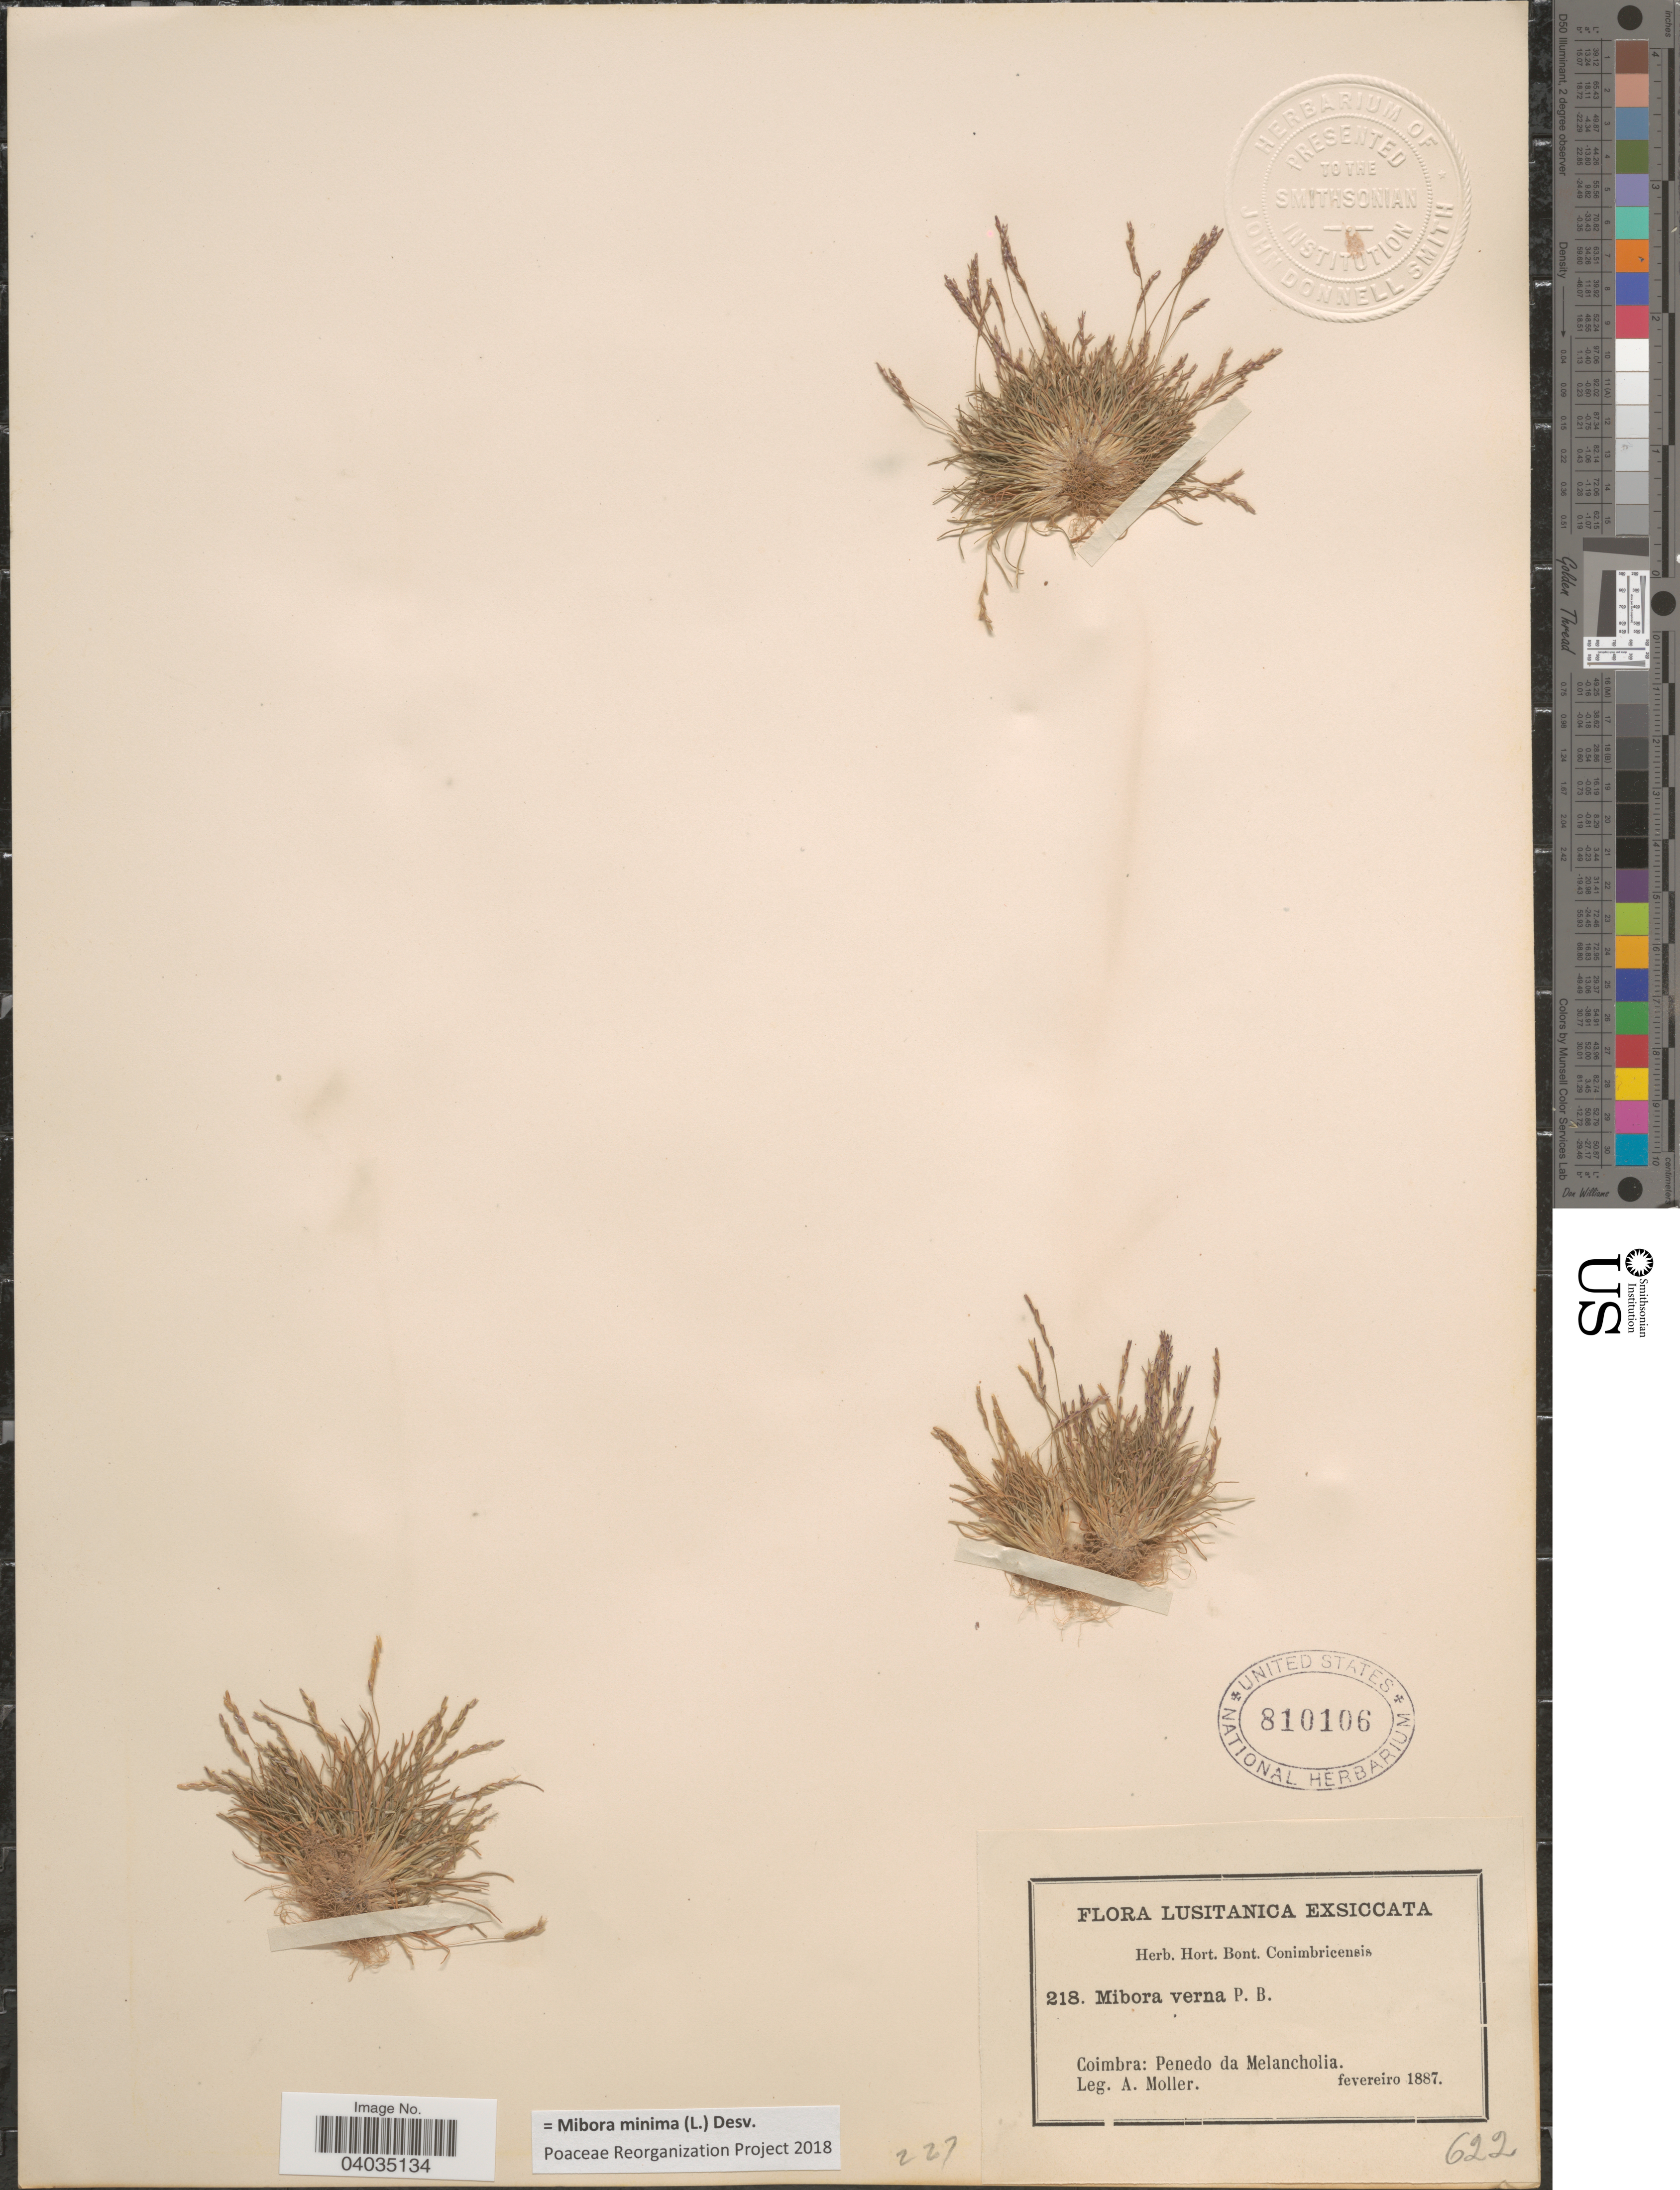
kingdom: Plantae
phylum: Tracheophyta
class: Liliopsida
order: Poales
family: Poaceae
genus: Mibora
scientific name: Mibora minima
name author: (L.) Desv.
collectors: A. Moller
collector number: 218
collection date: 1887-02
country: Portugal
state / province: Coimbra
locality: Lusitanica. Penedo da Melancholia.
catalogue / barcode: US 810106